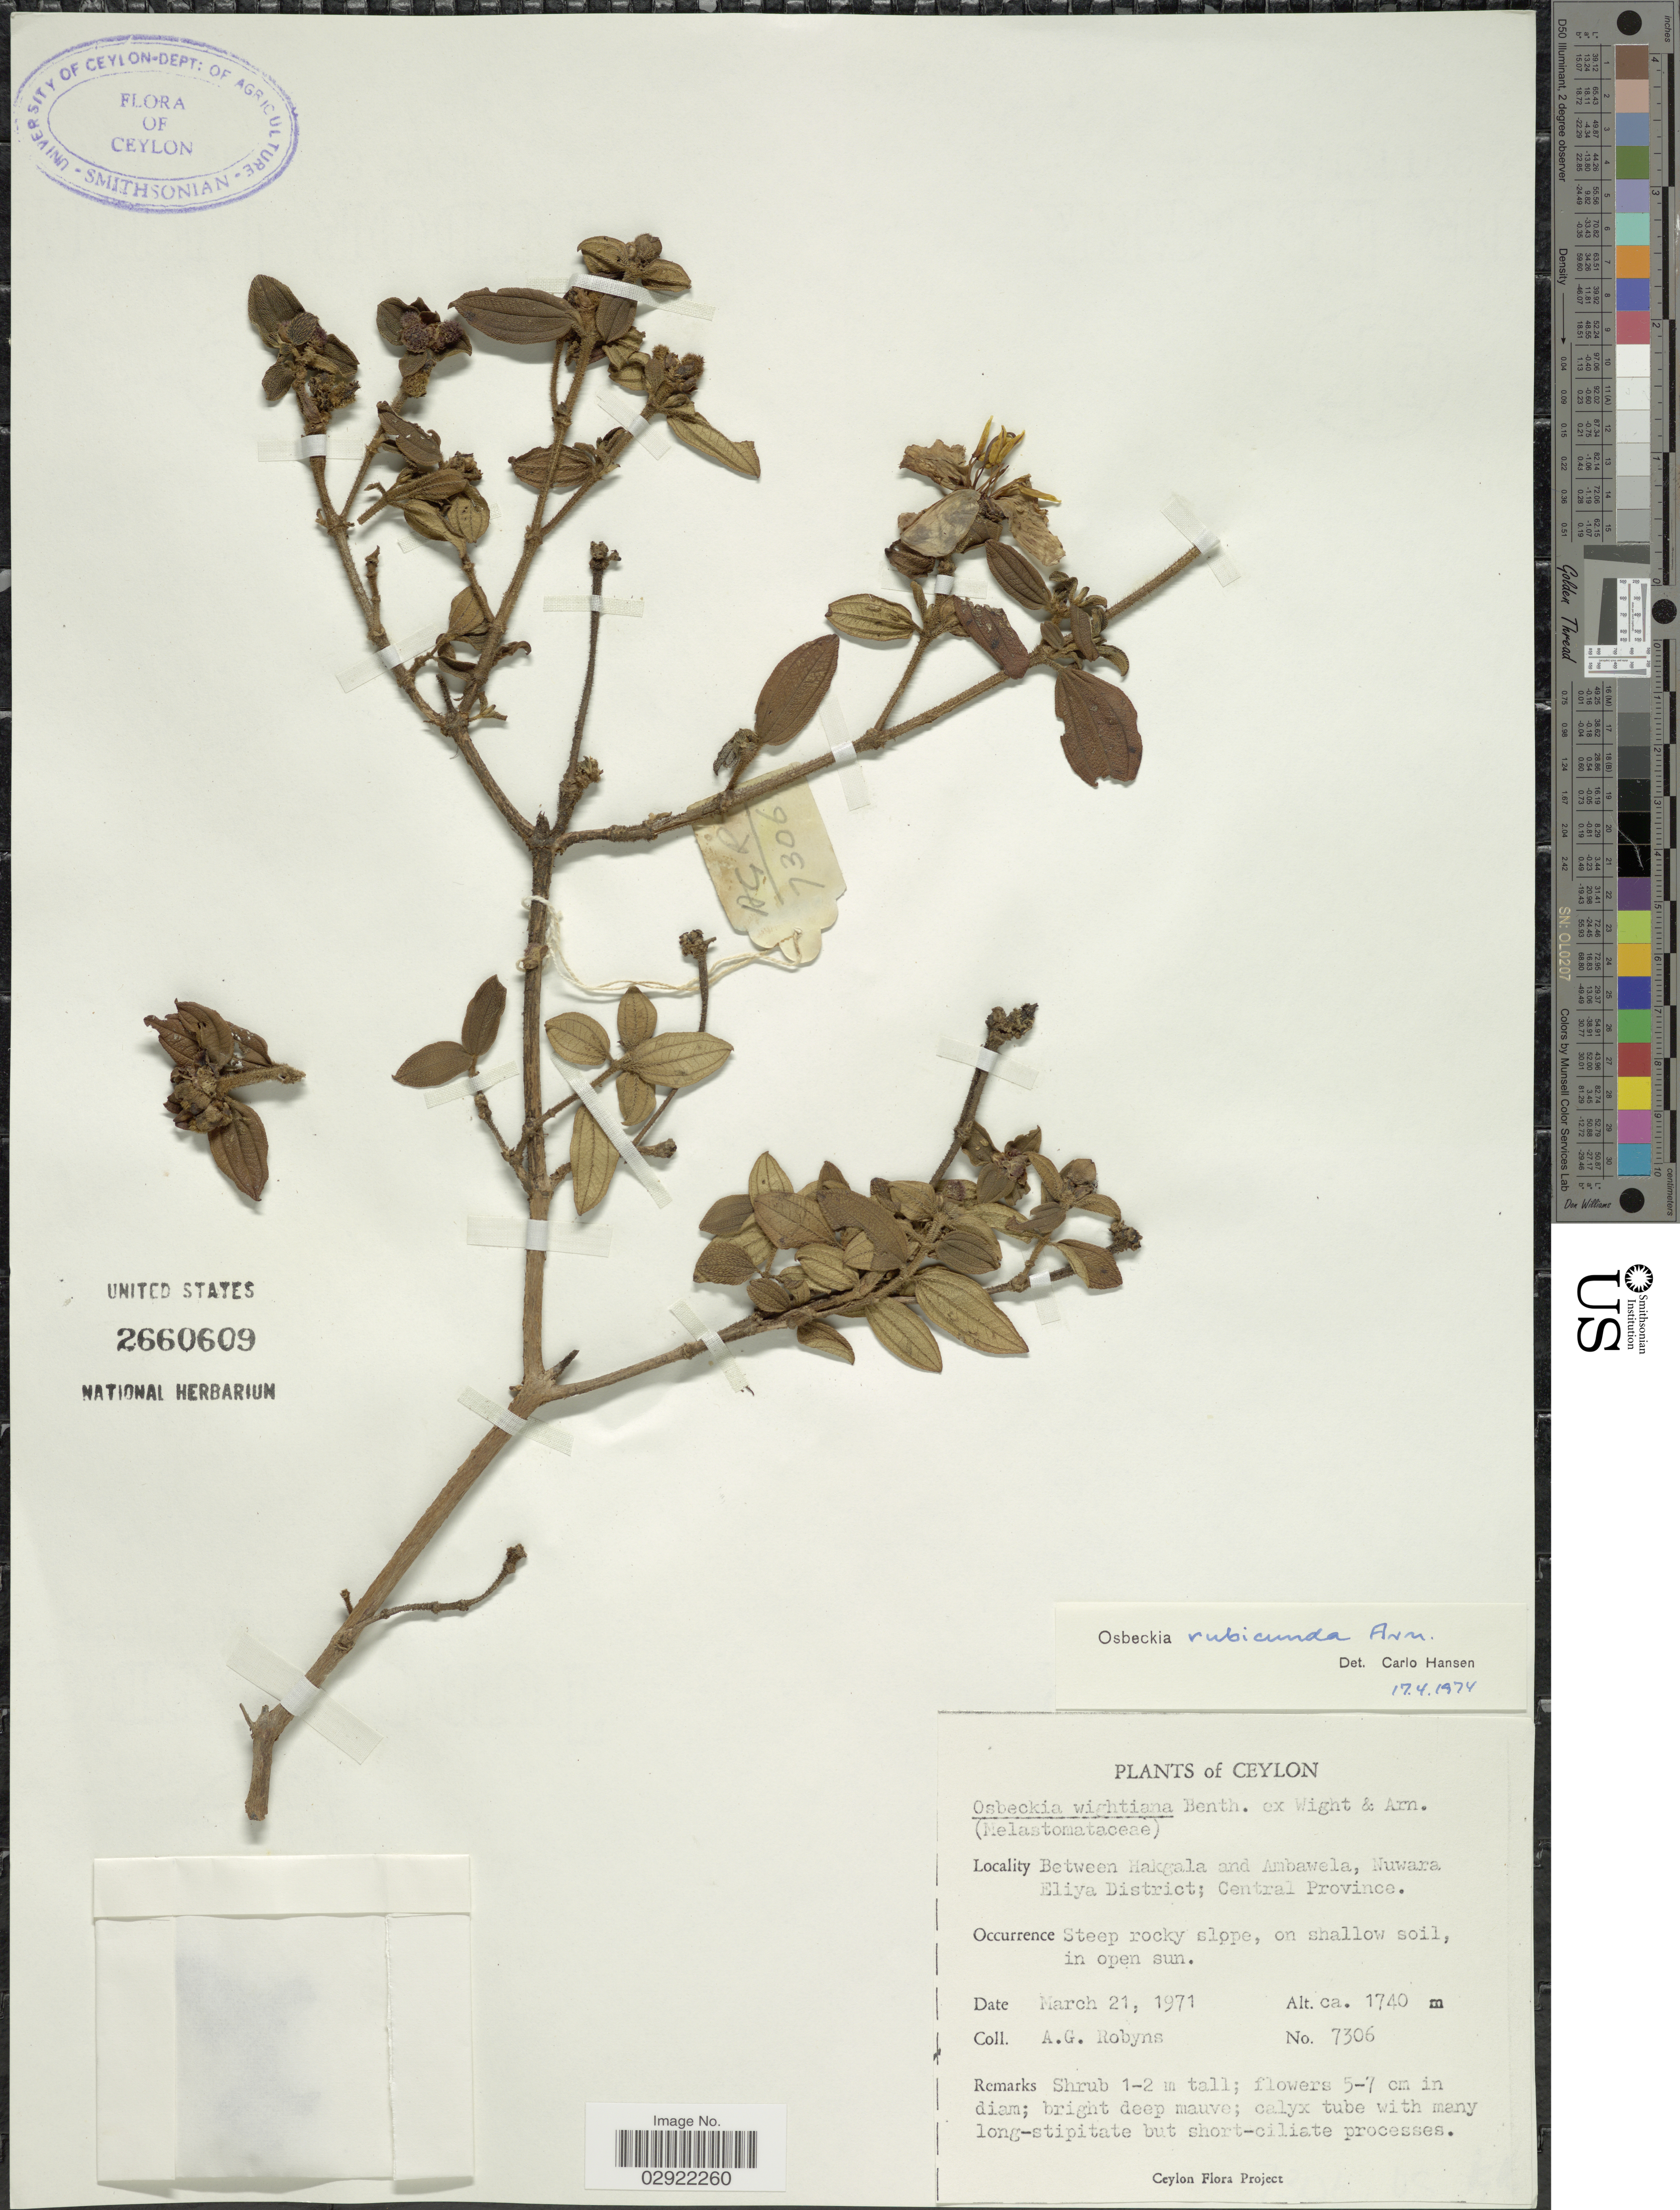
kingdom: Plantae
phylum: Tracheophyta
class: Magnoliopsida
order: Myrtales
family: Melastomataceae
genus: Osbeckia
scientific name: Osbeckia rubicunda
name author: Arn.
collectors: A. G. Robyns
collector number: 7306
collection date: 1971-03-21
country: Sri Lanka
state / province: Central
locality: Ceylon. Between Hakgala and Ambawela, Nuwara Eliya District.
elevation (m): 1740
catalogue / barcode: US 2660609